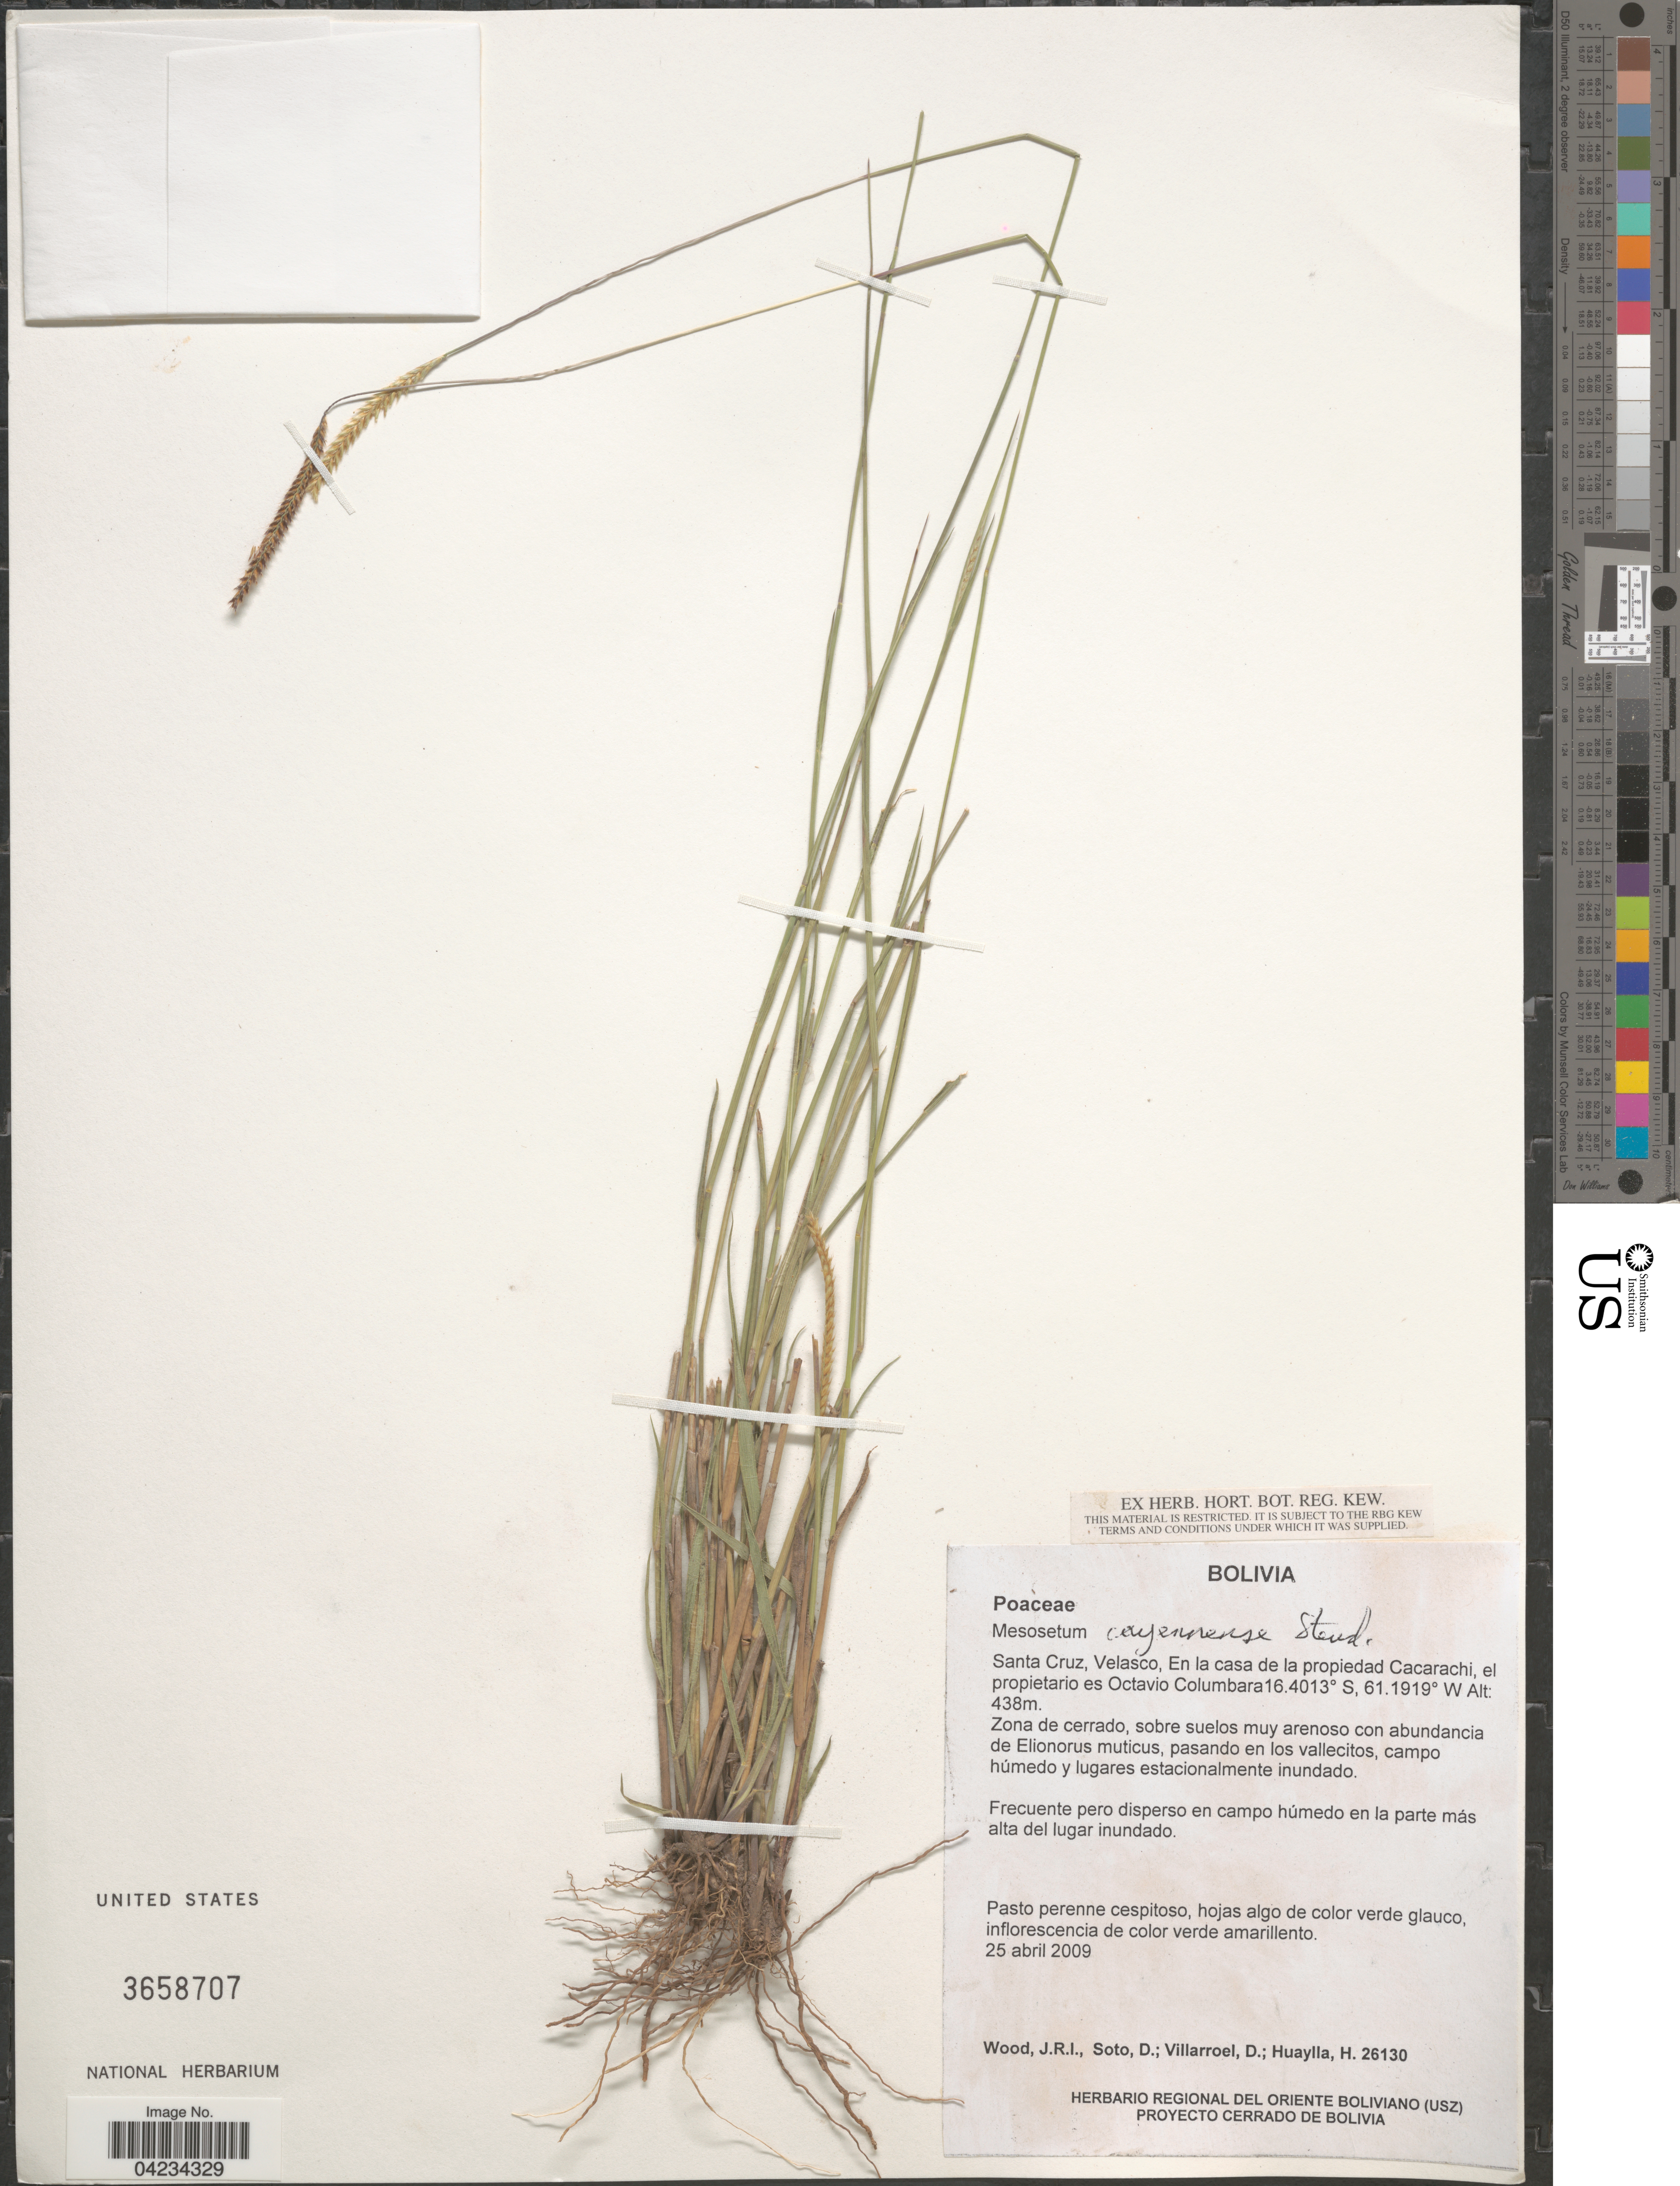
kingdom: Plantae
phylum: Tracheophyta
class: Liliopsida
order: Poales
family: Poaceae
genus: Mesosetum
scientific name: Mesosetum blakei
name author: Swallen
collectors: J. R. I. Wood, D. Soto, D. Villarroel & H. Huaylla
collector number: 26130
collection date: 2009-04-25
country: Bolivia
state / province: Santa Cruz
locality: Velasco, En la casa de la propiedad Cacarachi, el propietario es Octavio Columbara.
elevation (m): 438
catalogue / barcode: US 3658707